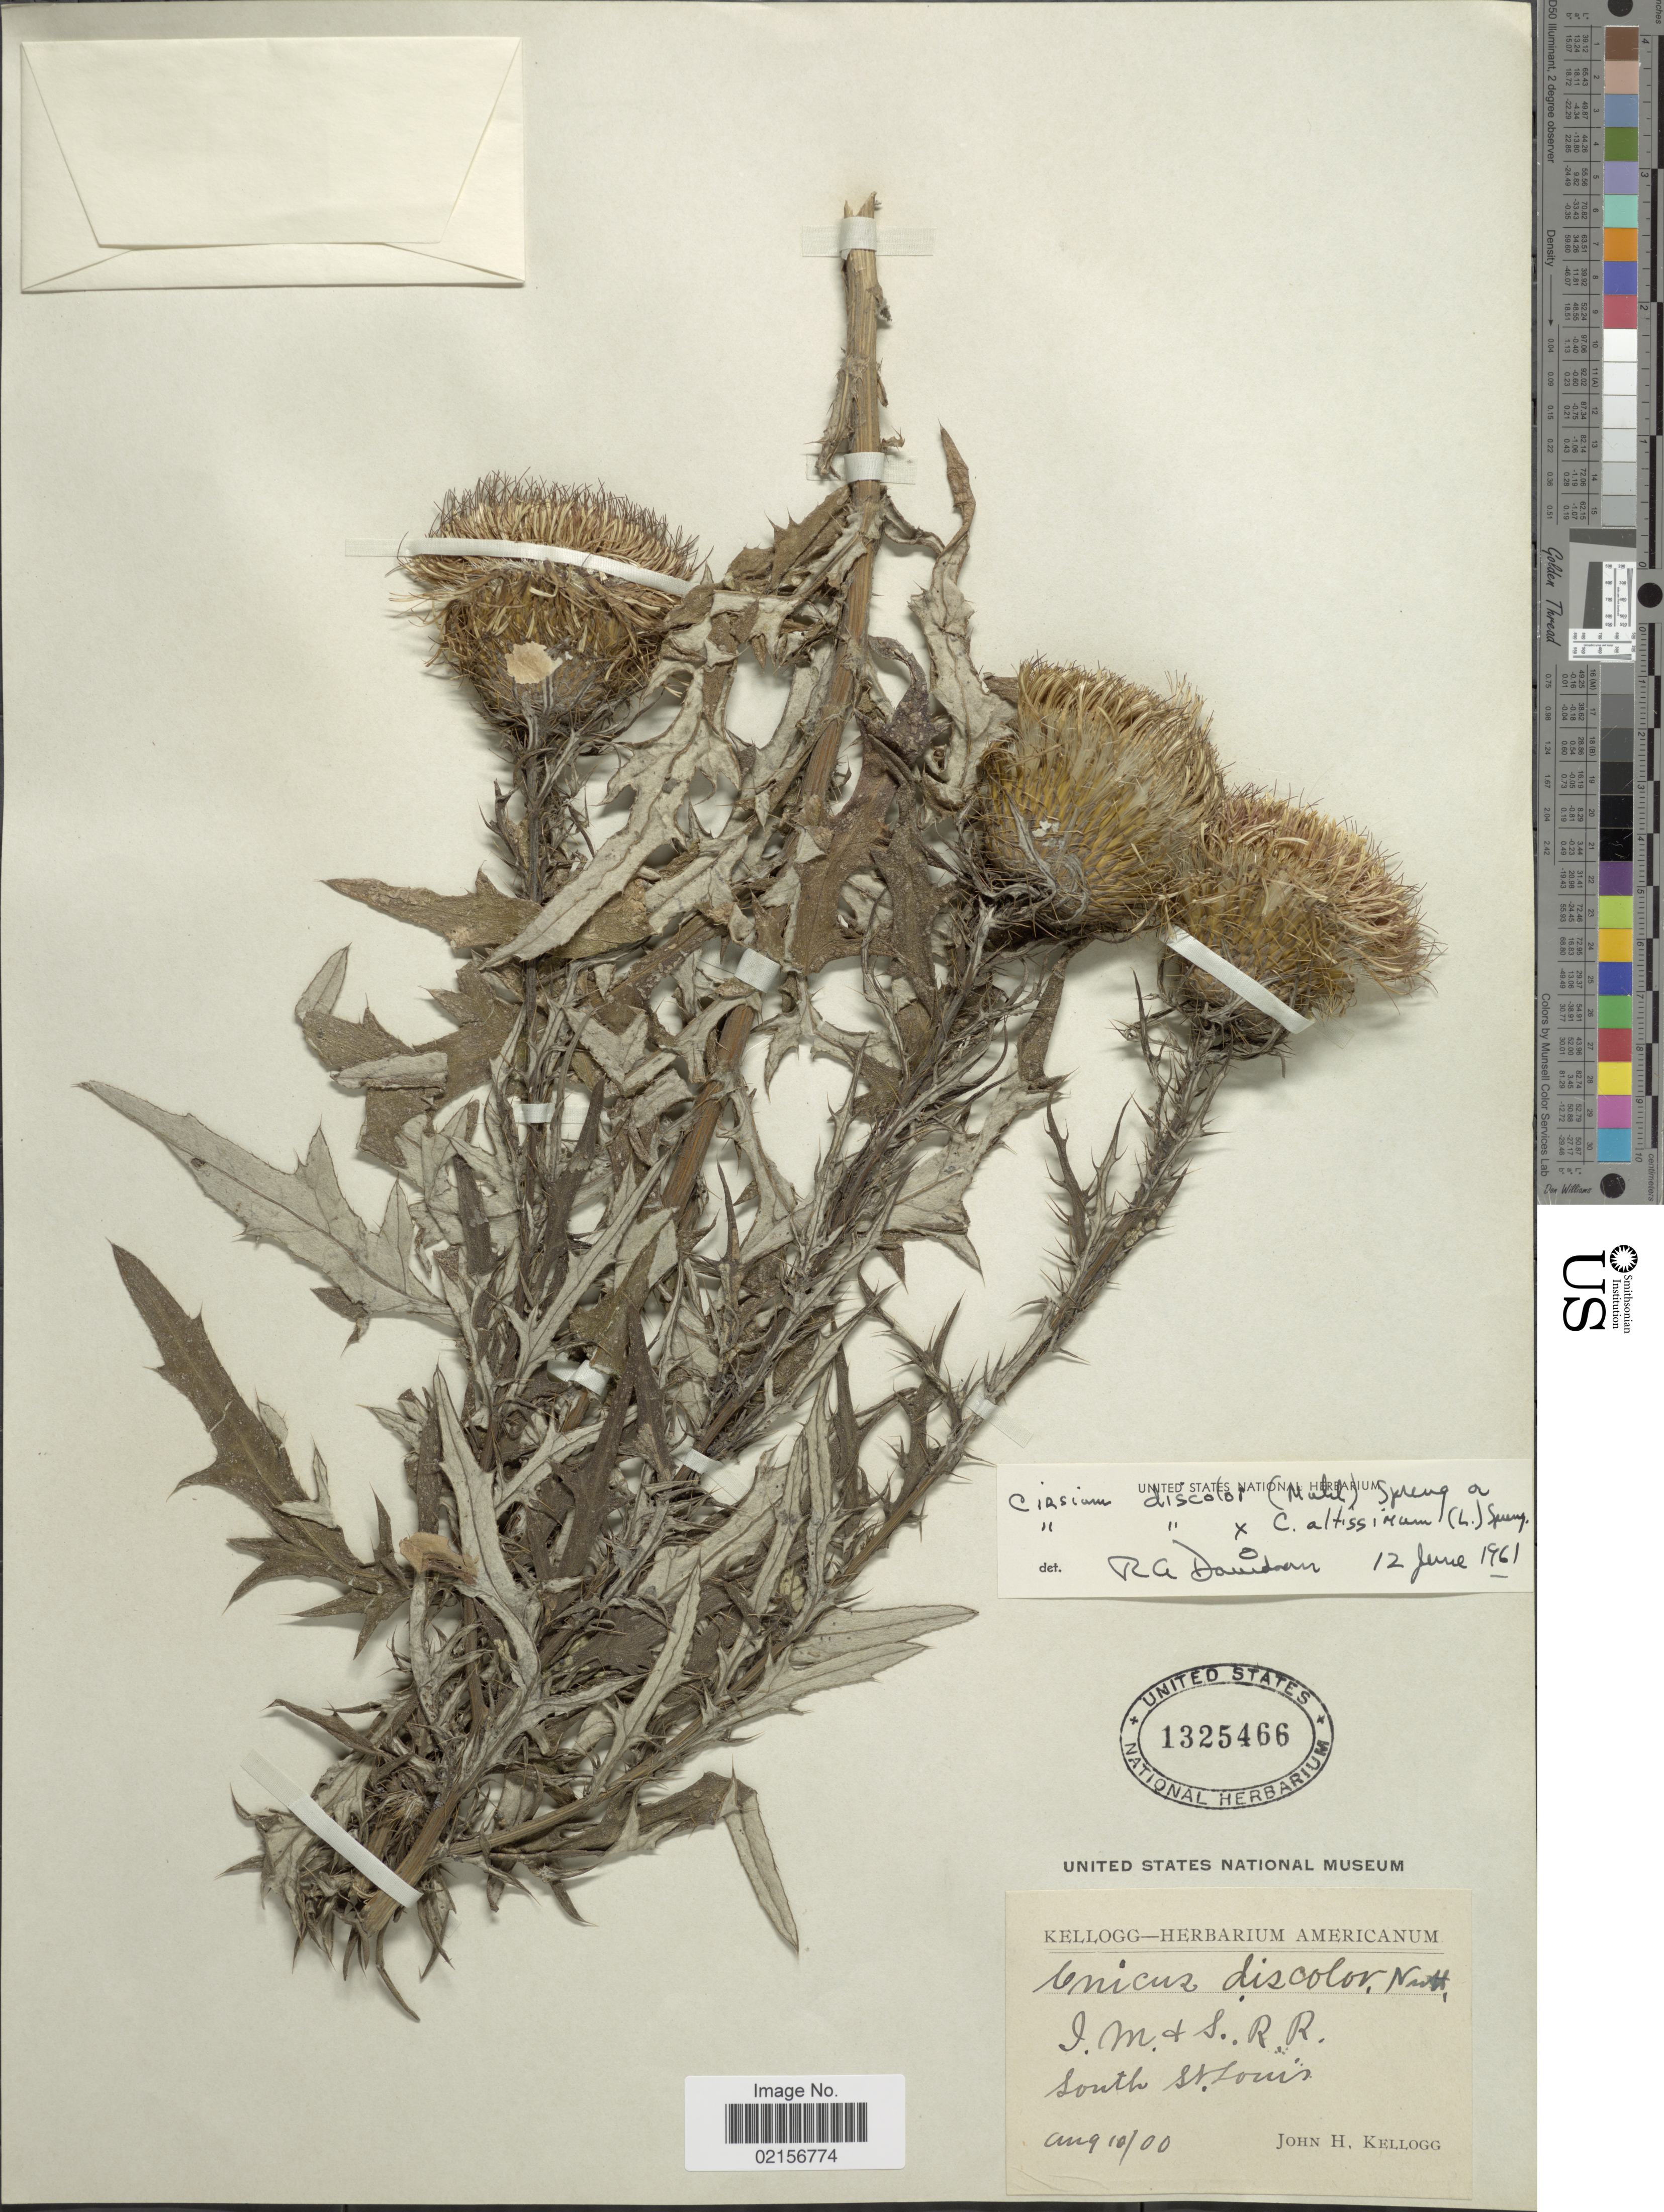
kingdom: Plantae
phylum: Tracheophyta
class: Magnoliopsida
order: Asterales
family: Asteraceae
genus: Cirsium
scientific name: Cirsium discolor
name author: (Muhl. ex Willd.) Spreng.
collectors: J. H. Kellogg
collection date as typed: Transcribed d/m/y: 10/8/0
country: United States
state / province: Missouri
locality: south of St. Louis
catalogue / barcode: US 1325466